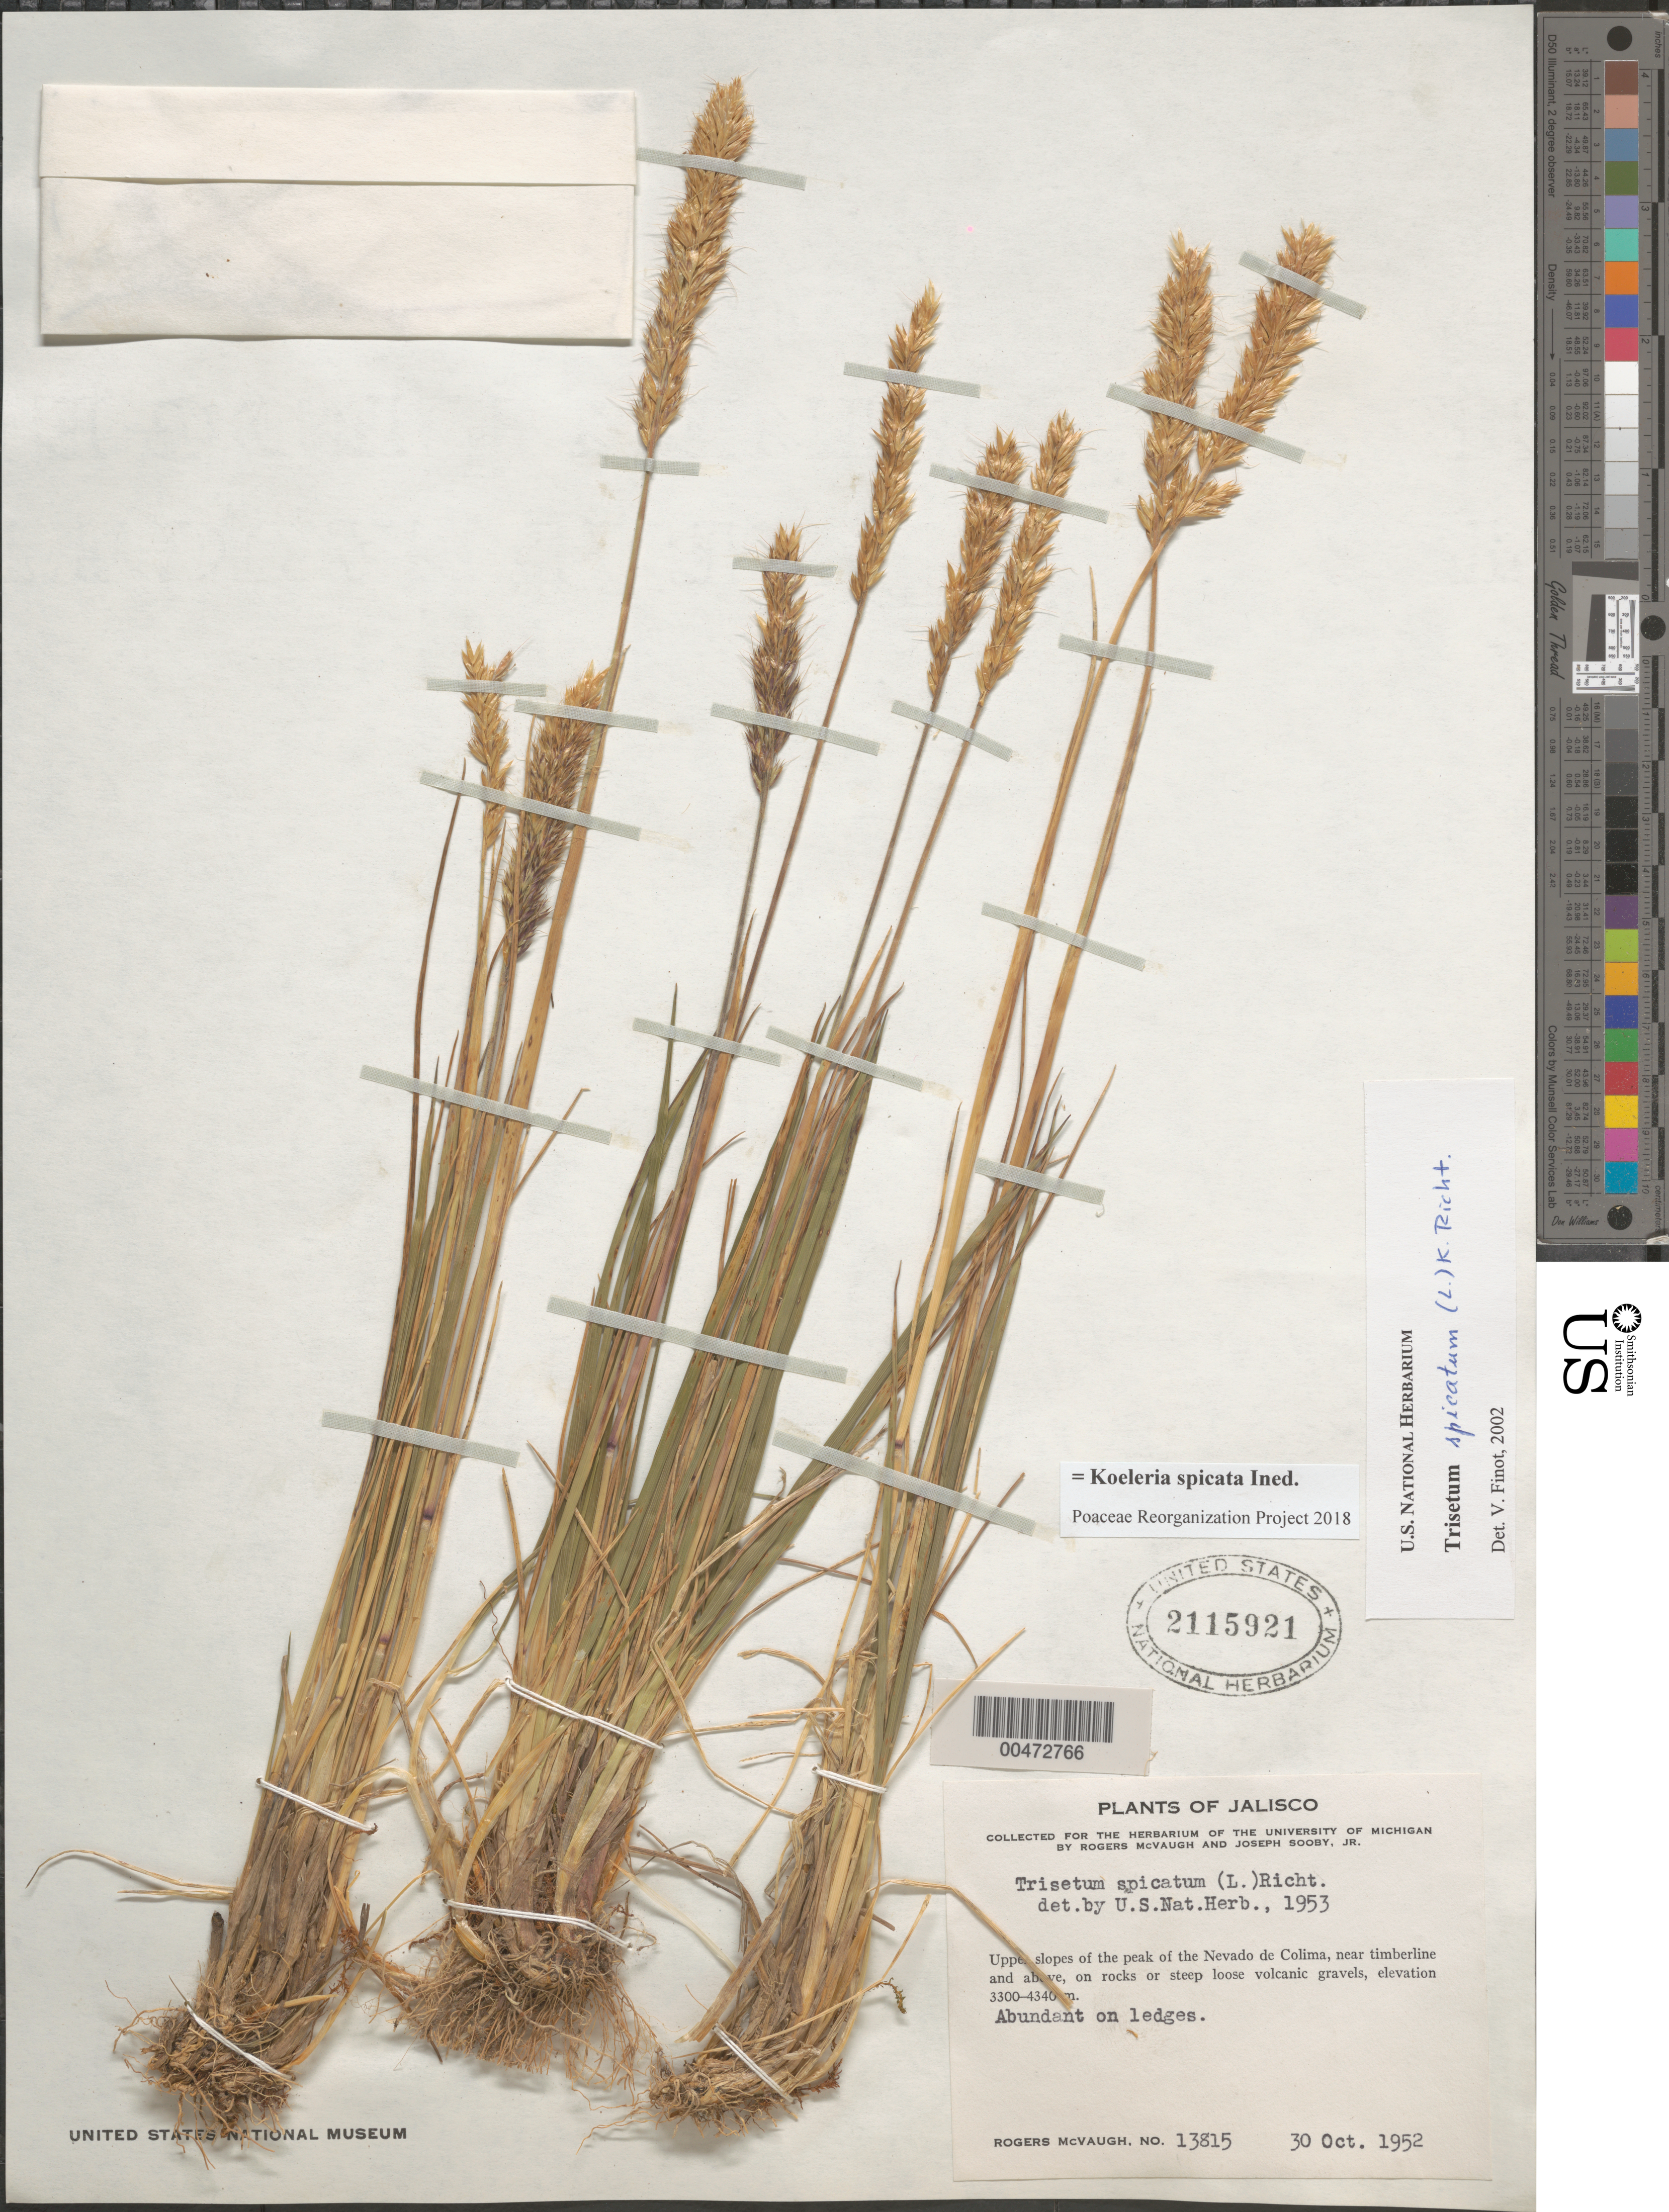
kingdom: Plantae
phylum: Tracheophyta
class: Liliopsida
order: Poales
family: Poaceae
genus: Koeleria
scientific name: Koeleria spicata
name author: (L.) Barberá et al.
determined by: Poaceae Reorganization Project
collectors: R. McVaugh & J. Sooby Jr.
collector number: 13815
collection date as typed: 30 Oct 1952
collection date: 1952-10-30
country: Mexico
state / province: Jalisco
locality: Upper slopes of the peak of the Nevado de Colima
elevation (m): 3300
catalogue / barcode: US 2115921